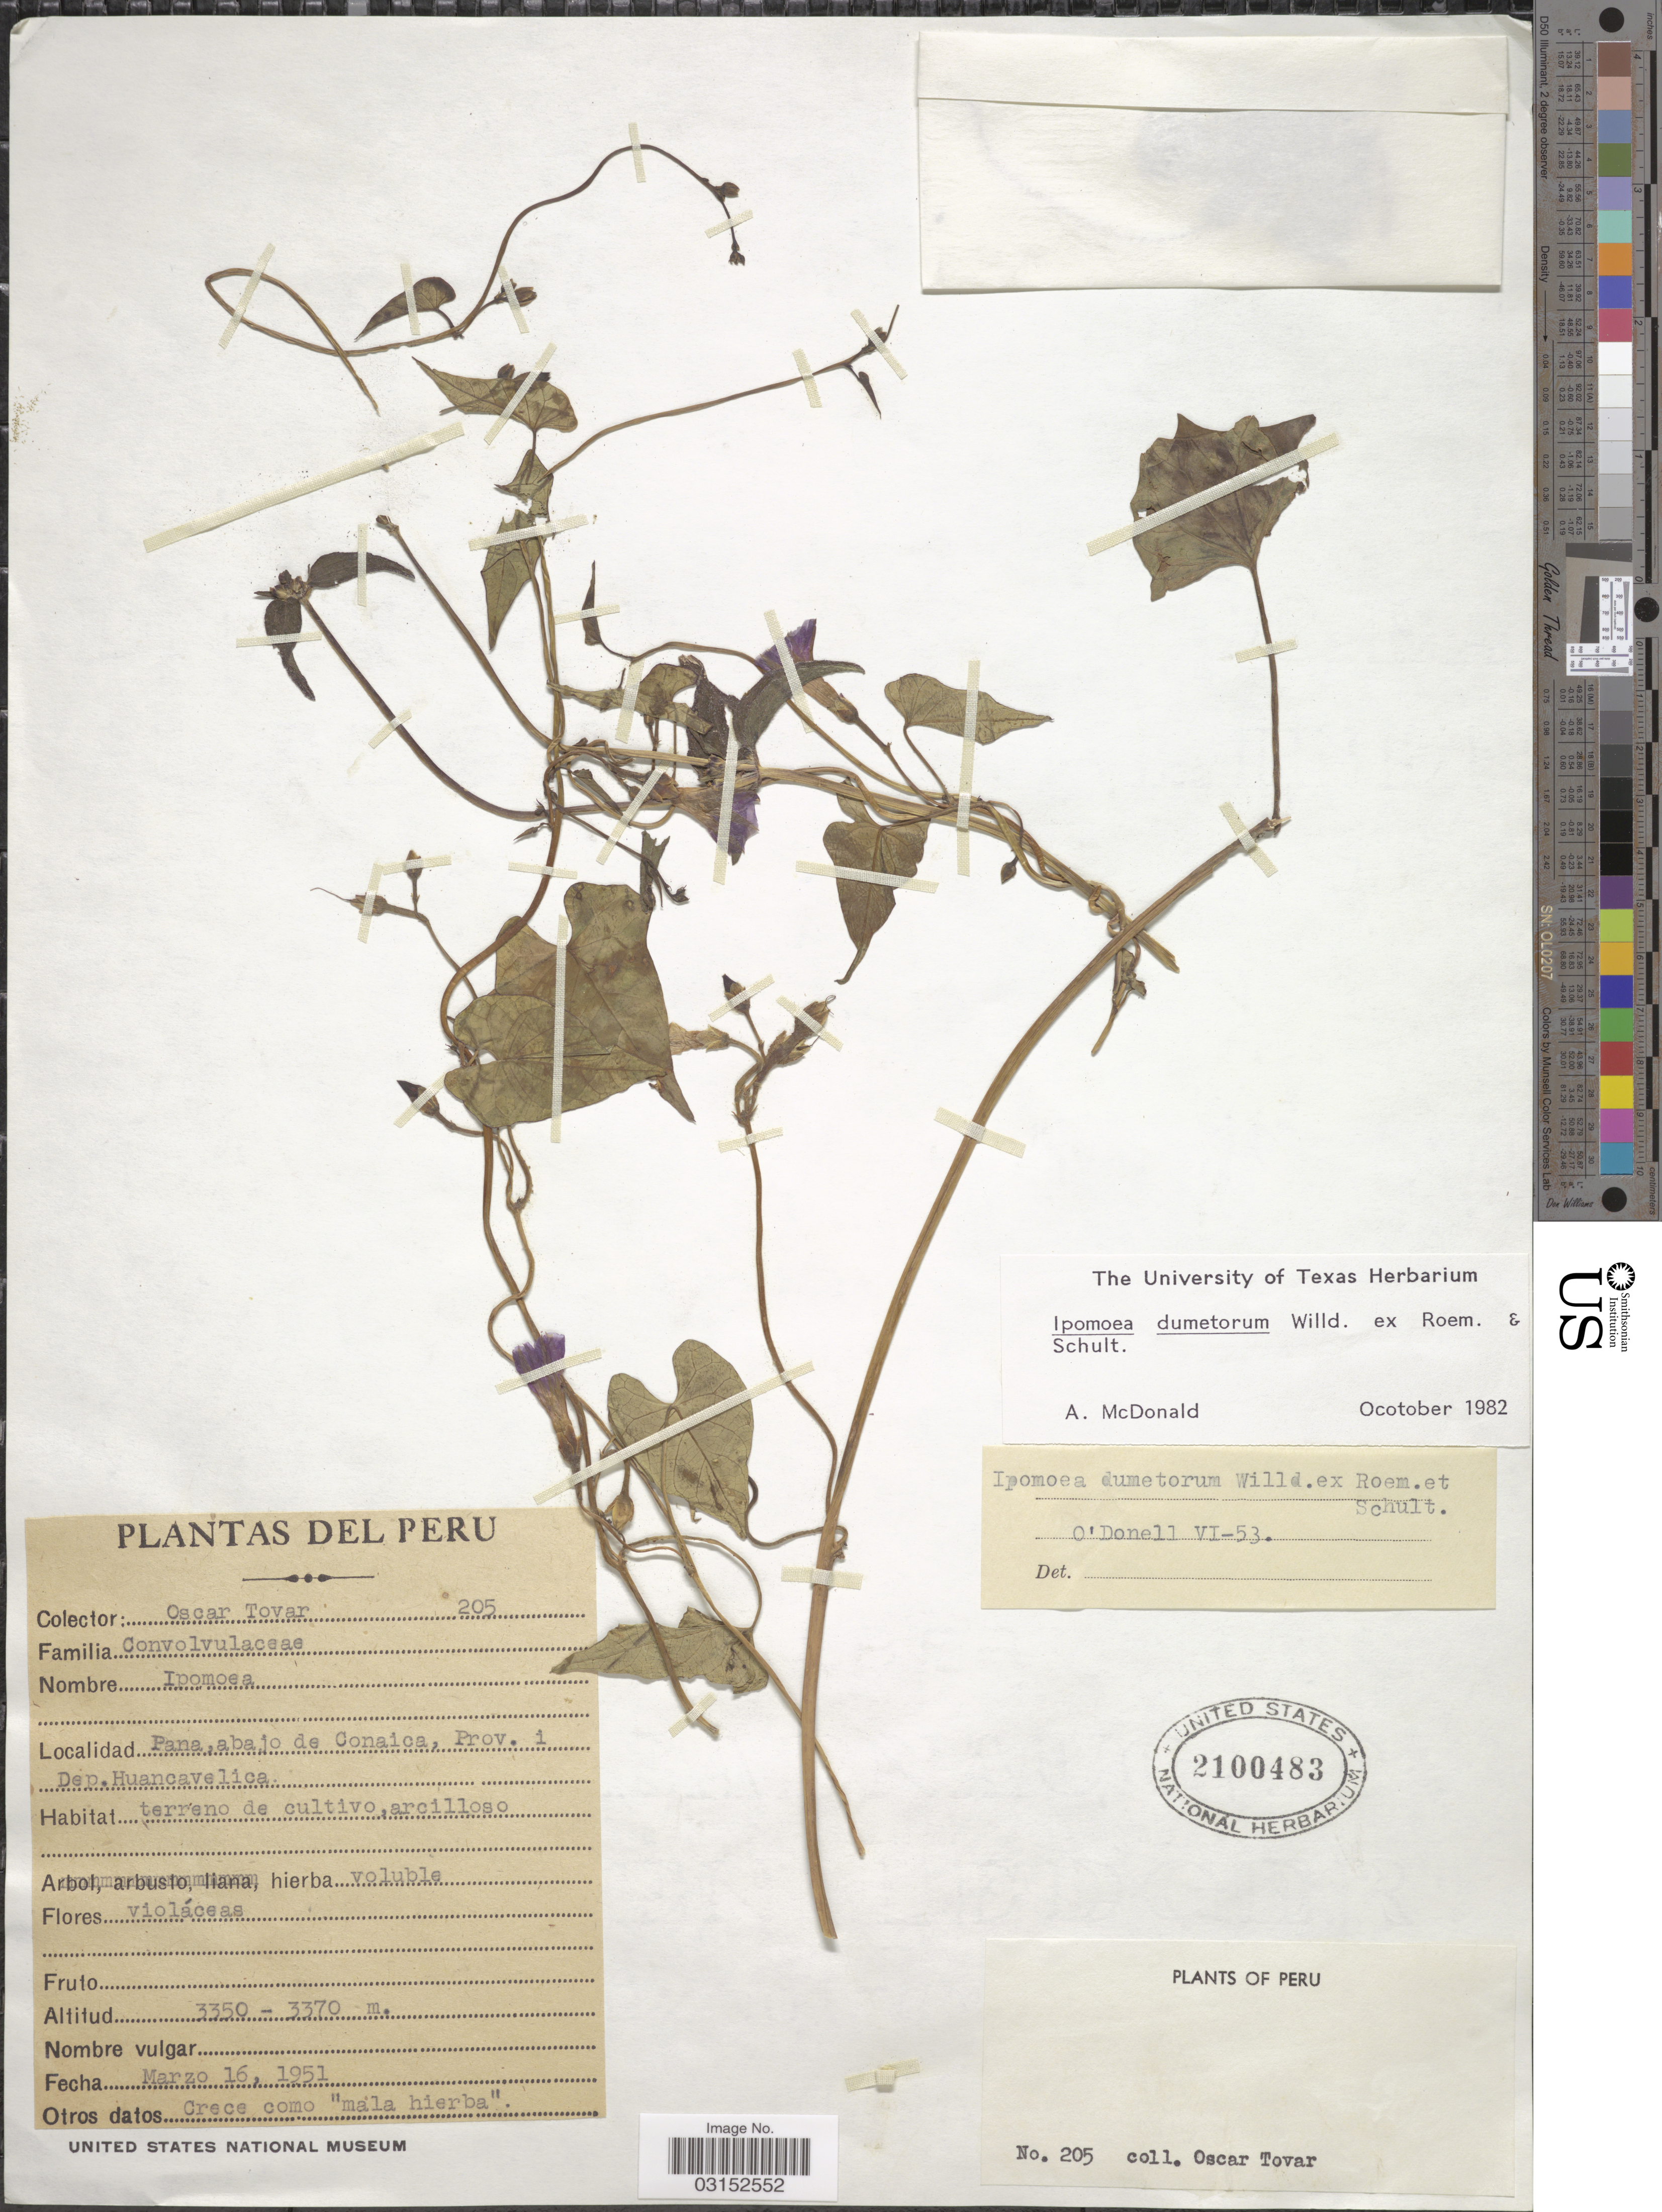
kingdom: Plantae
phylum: Tracheophyta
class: Magnoliopsida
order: Solanales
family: Convolvulaceae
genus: Ipomoea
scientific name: Ipomoea dumetorum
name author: Willd.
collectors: Ó. Tovar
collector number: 205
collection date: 1951-03-16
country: Peru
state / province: Huancavelica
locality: Pana, abajo de Conaica, Prov. i, Dep. Huancavelica.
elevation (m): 3350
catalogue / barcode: US 2100483